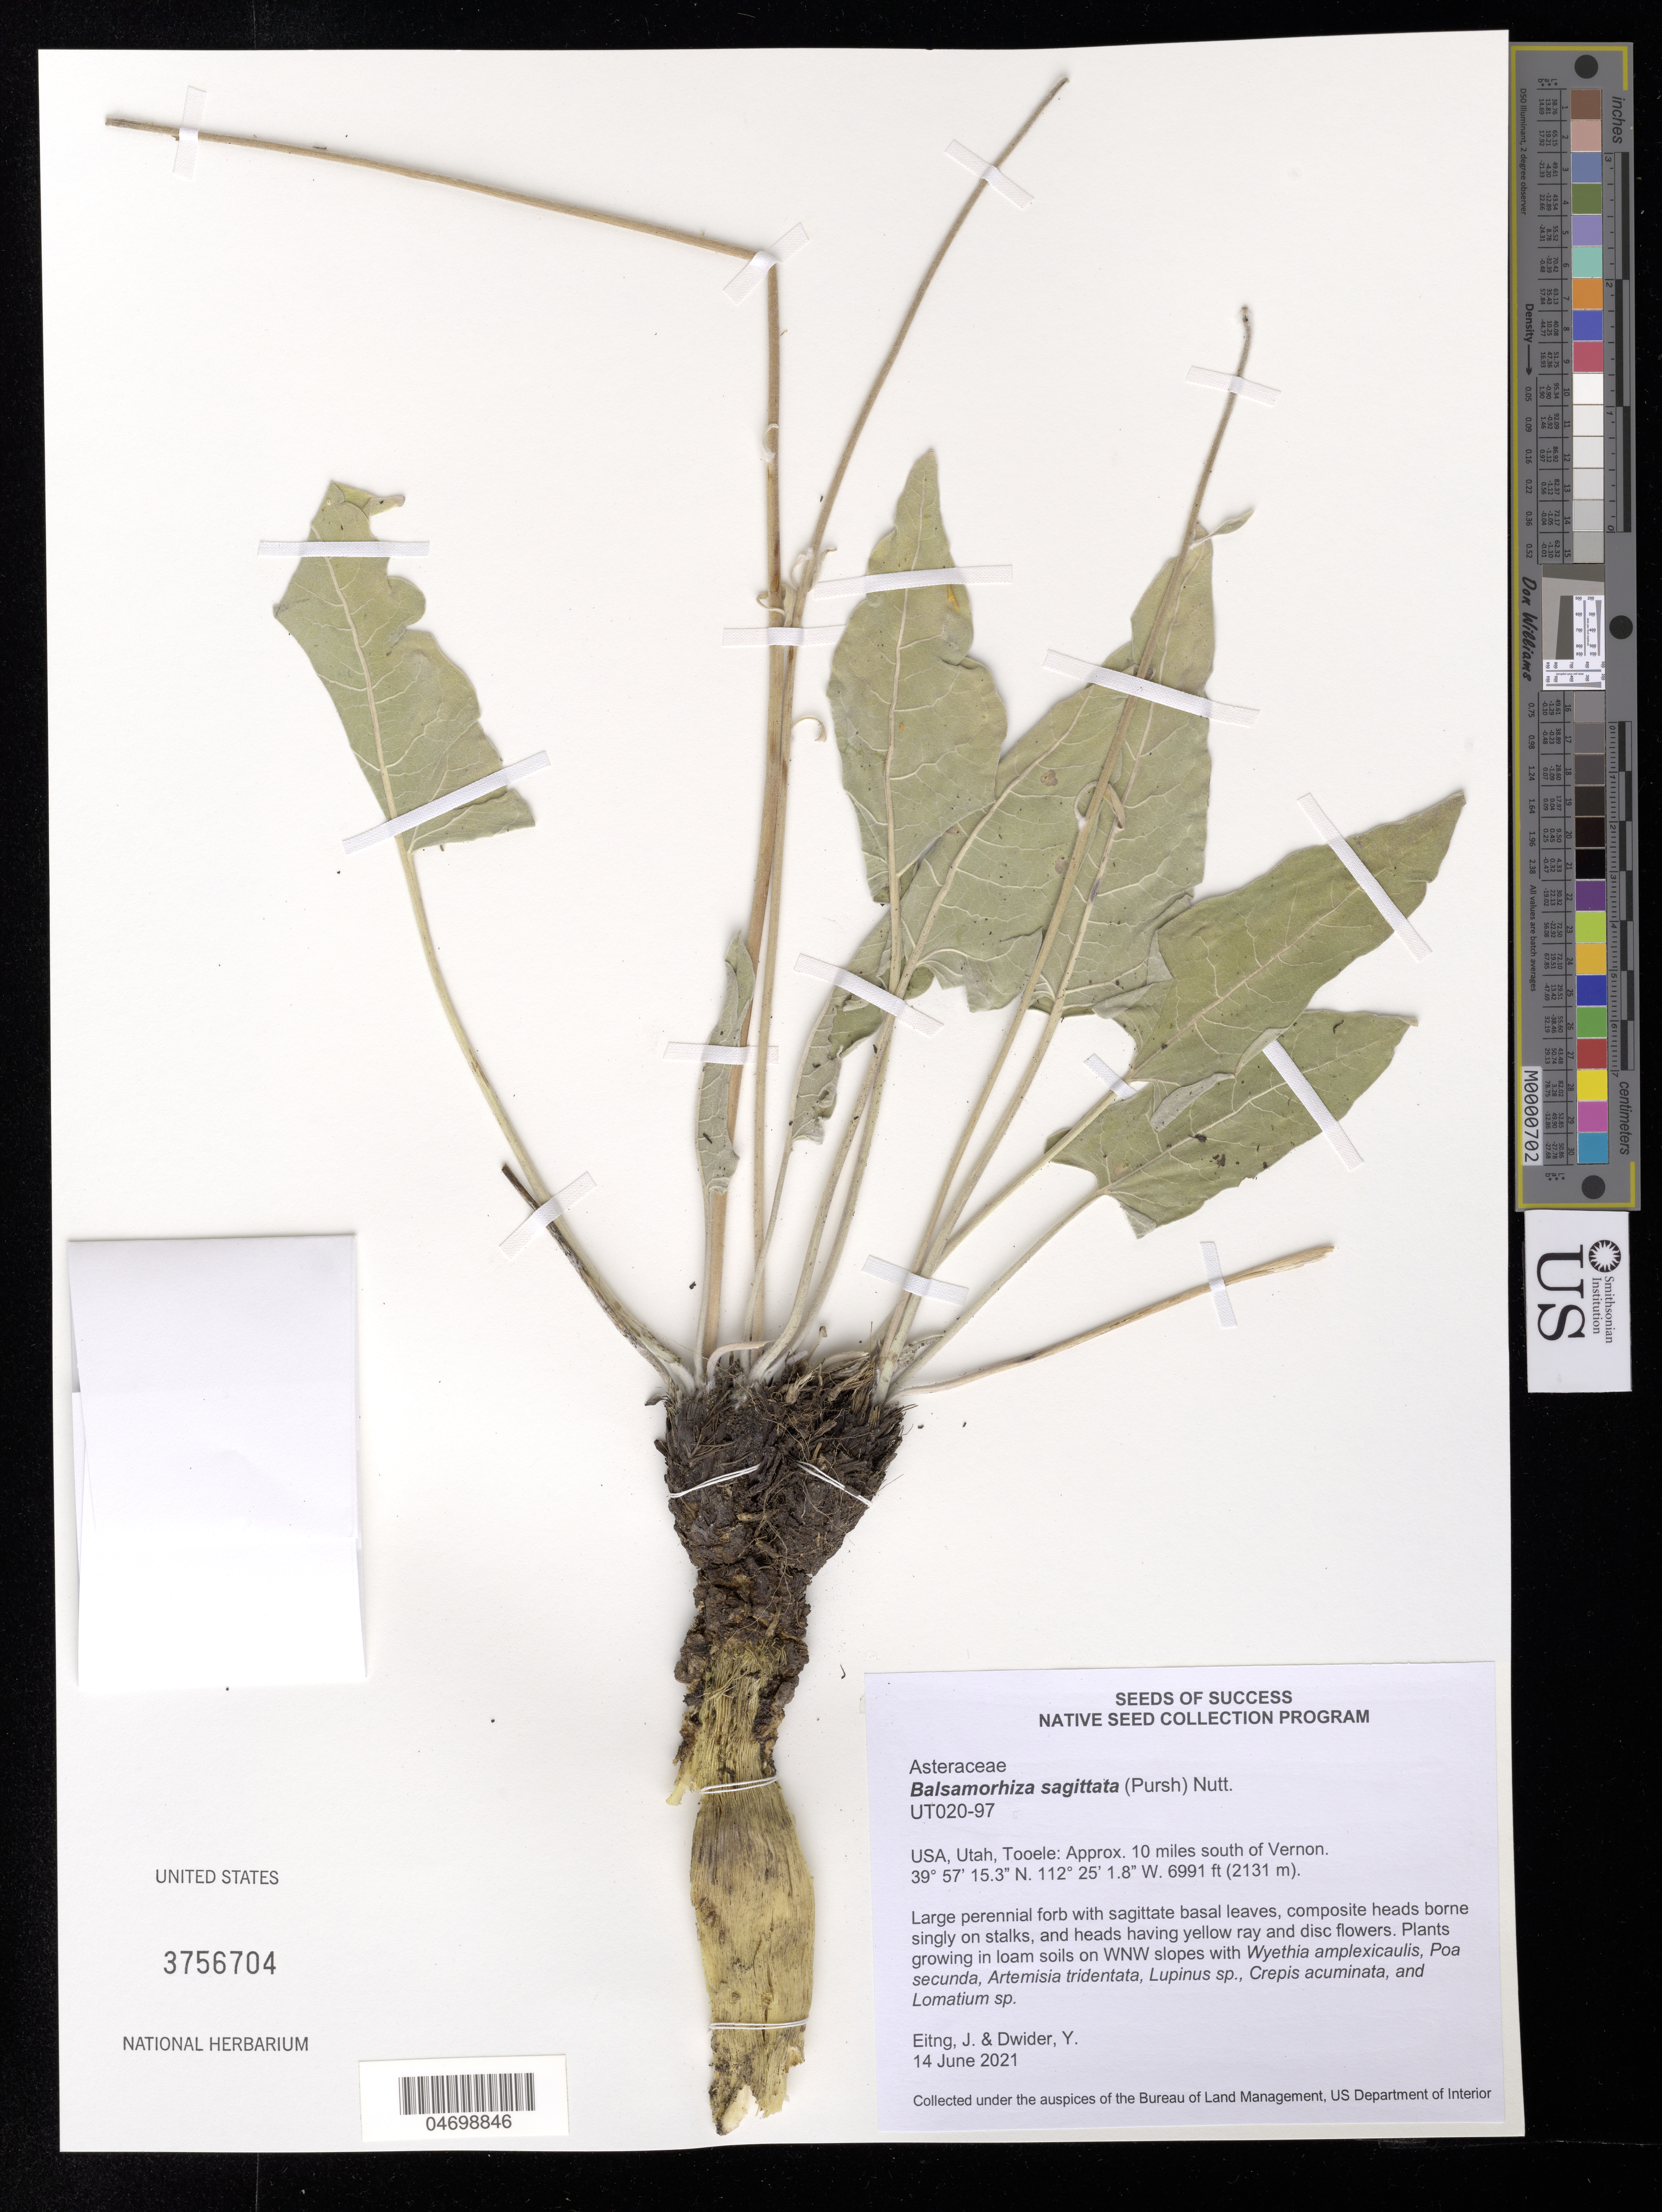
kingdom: Plantae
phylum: Tracheophyta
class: Magnoliopsida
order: Asterales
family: Asteraceae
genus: Balsamorhiza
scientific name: Balsamorhiza sagittata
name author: (Pursh) Nutt.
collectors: J. Eiting & Y. Dwider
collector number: UT020-97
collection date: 2021-06-14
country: United States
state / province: Utah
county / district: Tooele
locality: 10 mi. S of Vernon.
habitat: Loam soils. With Artemisia tridentata, Poa secunda, Lupinus sp., etc.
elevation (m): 2131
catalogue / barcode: US 3756704